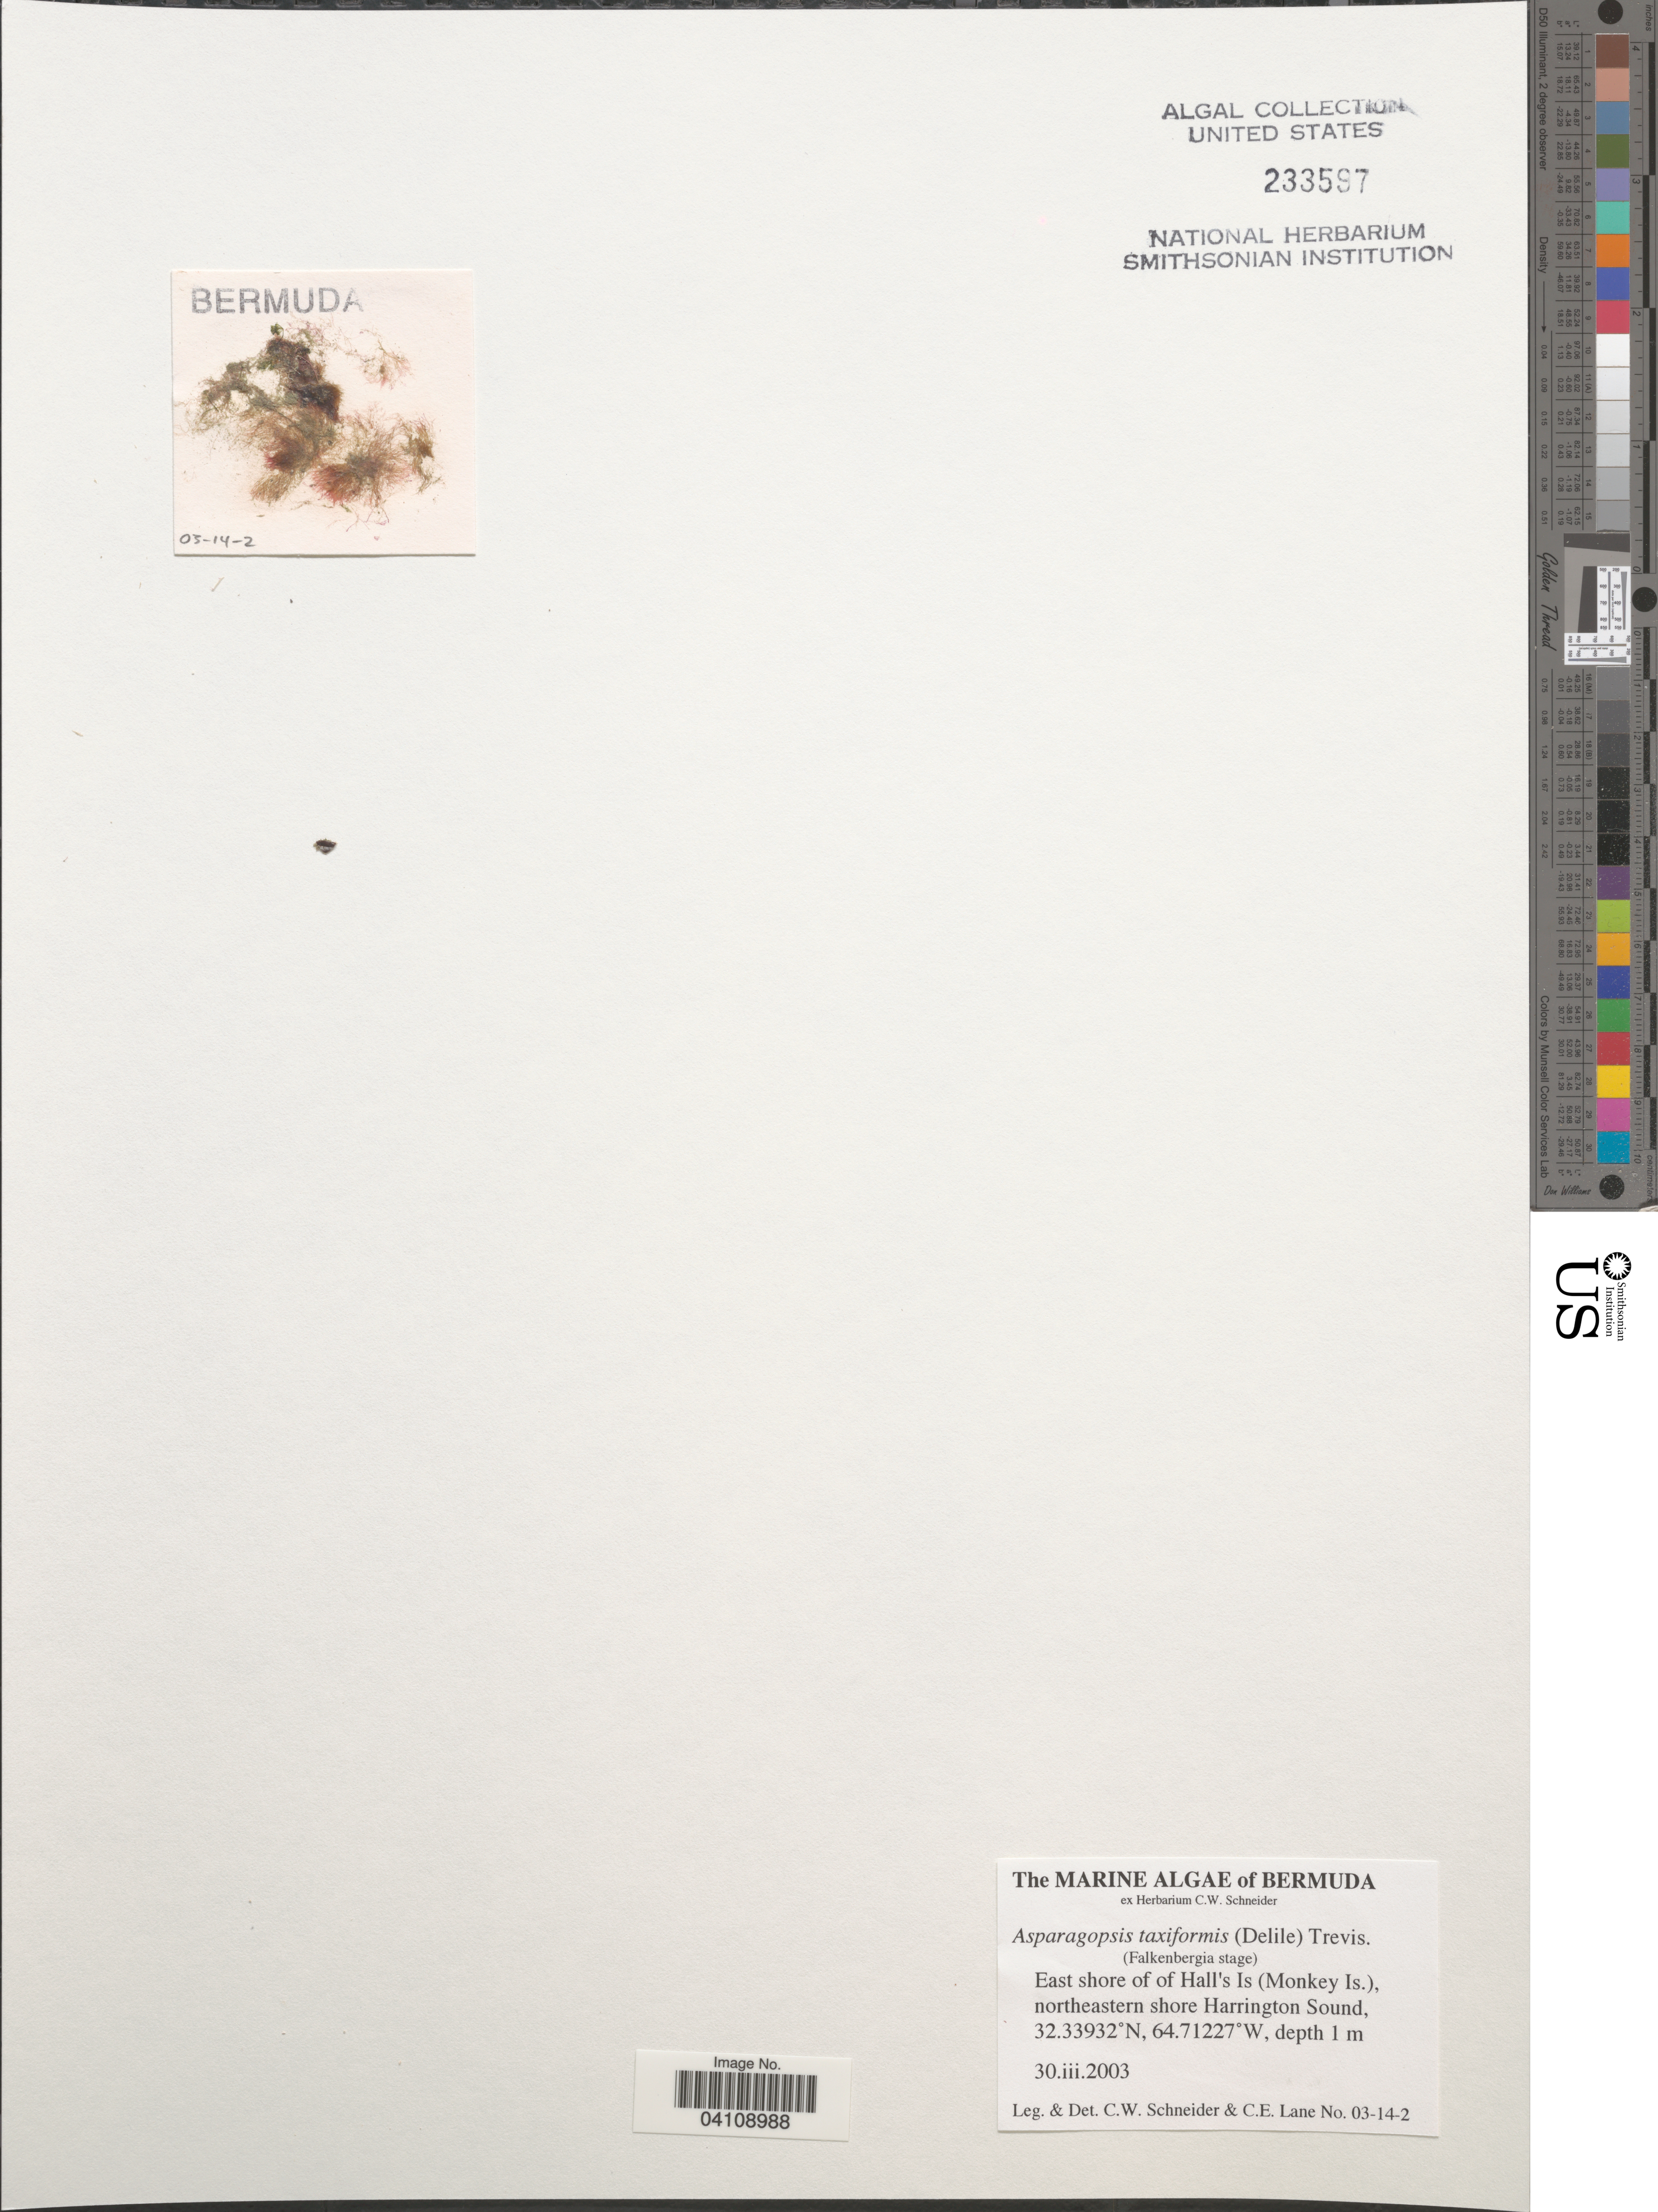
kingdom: Plantae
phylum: Rhodophyta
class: Florideophyceae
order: Bonnemaisoniales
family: Bonnemaisoniaceae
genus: Asparagopsis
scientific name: Asparagopsis taxiformis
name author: (Delile) Trevis.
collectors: C. W.Schneider & C. E. Lane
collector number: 03-14-2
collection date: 2003-03-30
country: Bermuda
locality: East shore of of Hall's Is (Monkey Is.), northeastern shore of Harrington Sound.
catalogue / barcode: US 233597